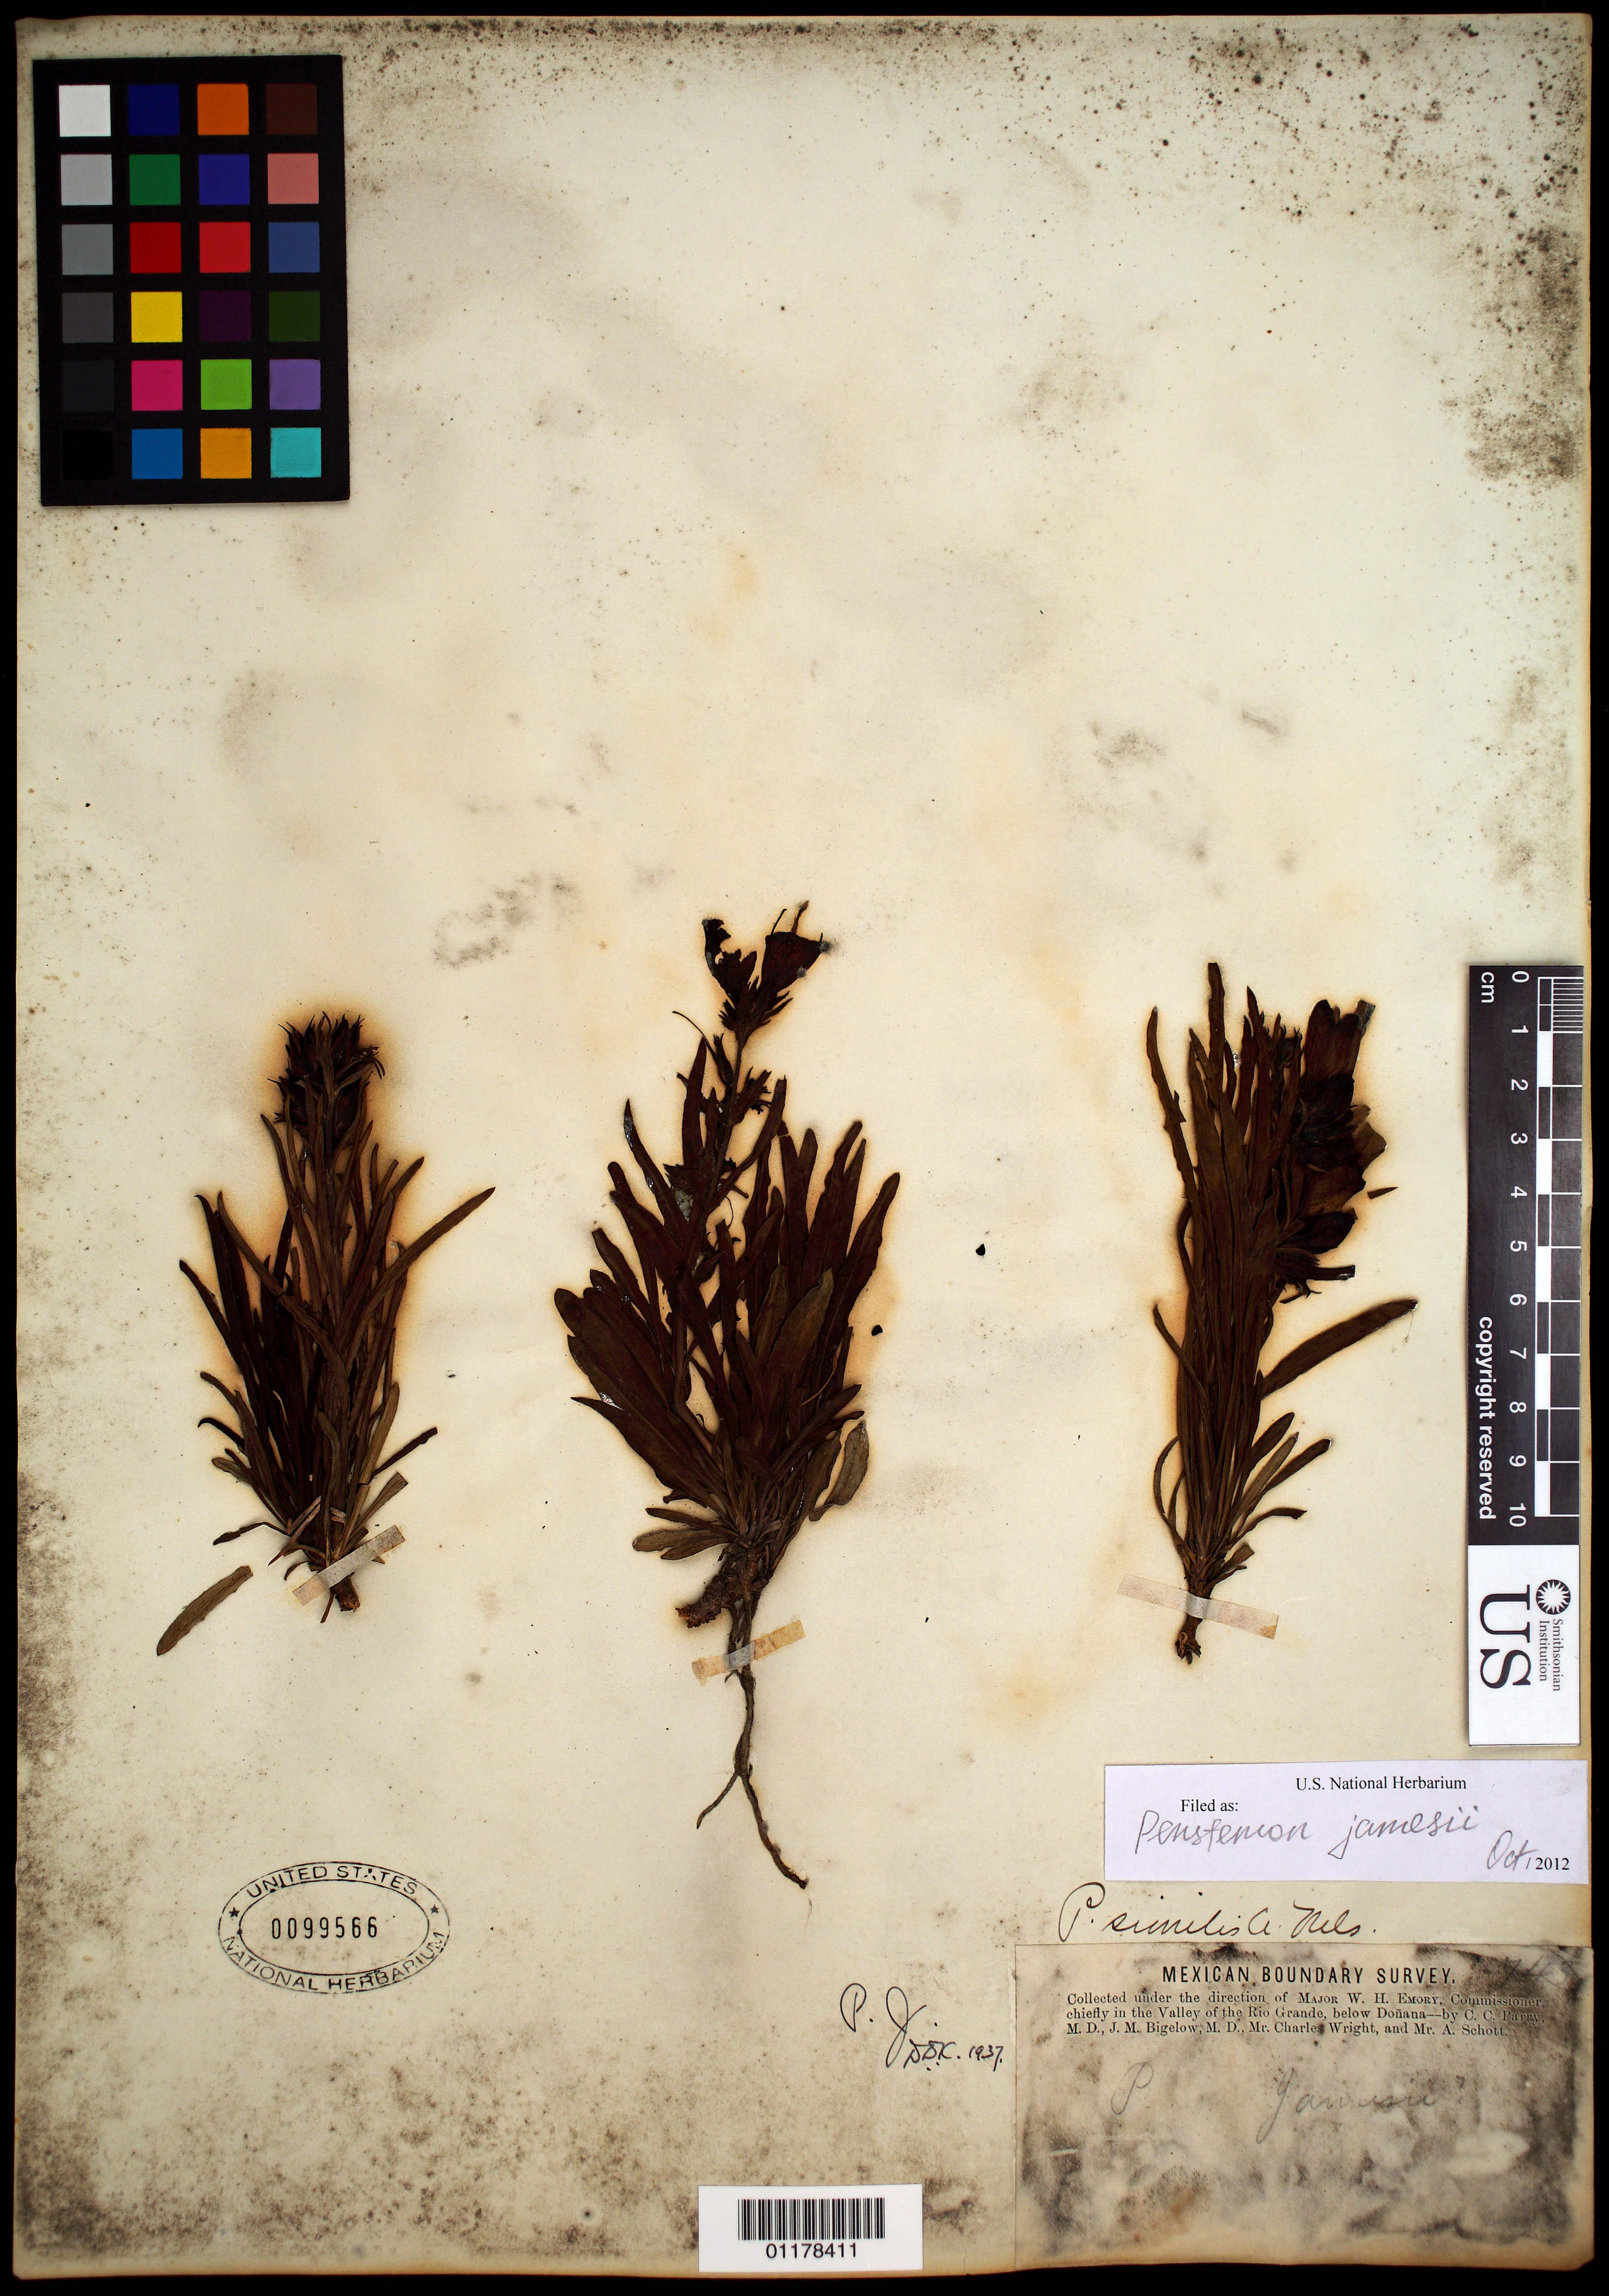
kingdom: Plantae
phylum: Tracheophyta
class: Magnoliopsida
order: Lamiales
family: Plantaginaceae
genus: Penstemon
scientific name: Penstemon jamesii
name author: Benth.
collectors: C. C. Parry, J. M. Bigelow, C. Wright & A. Schott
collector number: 743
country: United States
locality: in the Valley of the Rio Grande, Below Donana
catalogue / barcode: US 99566